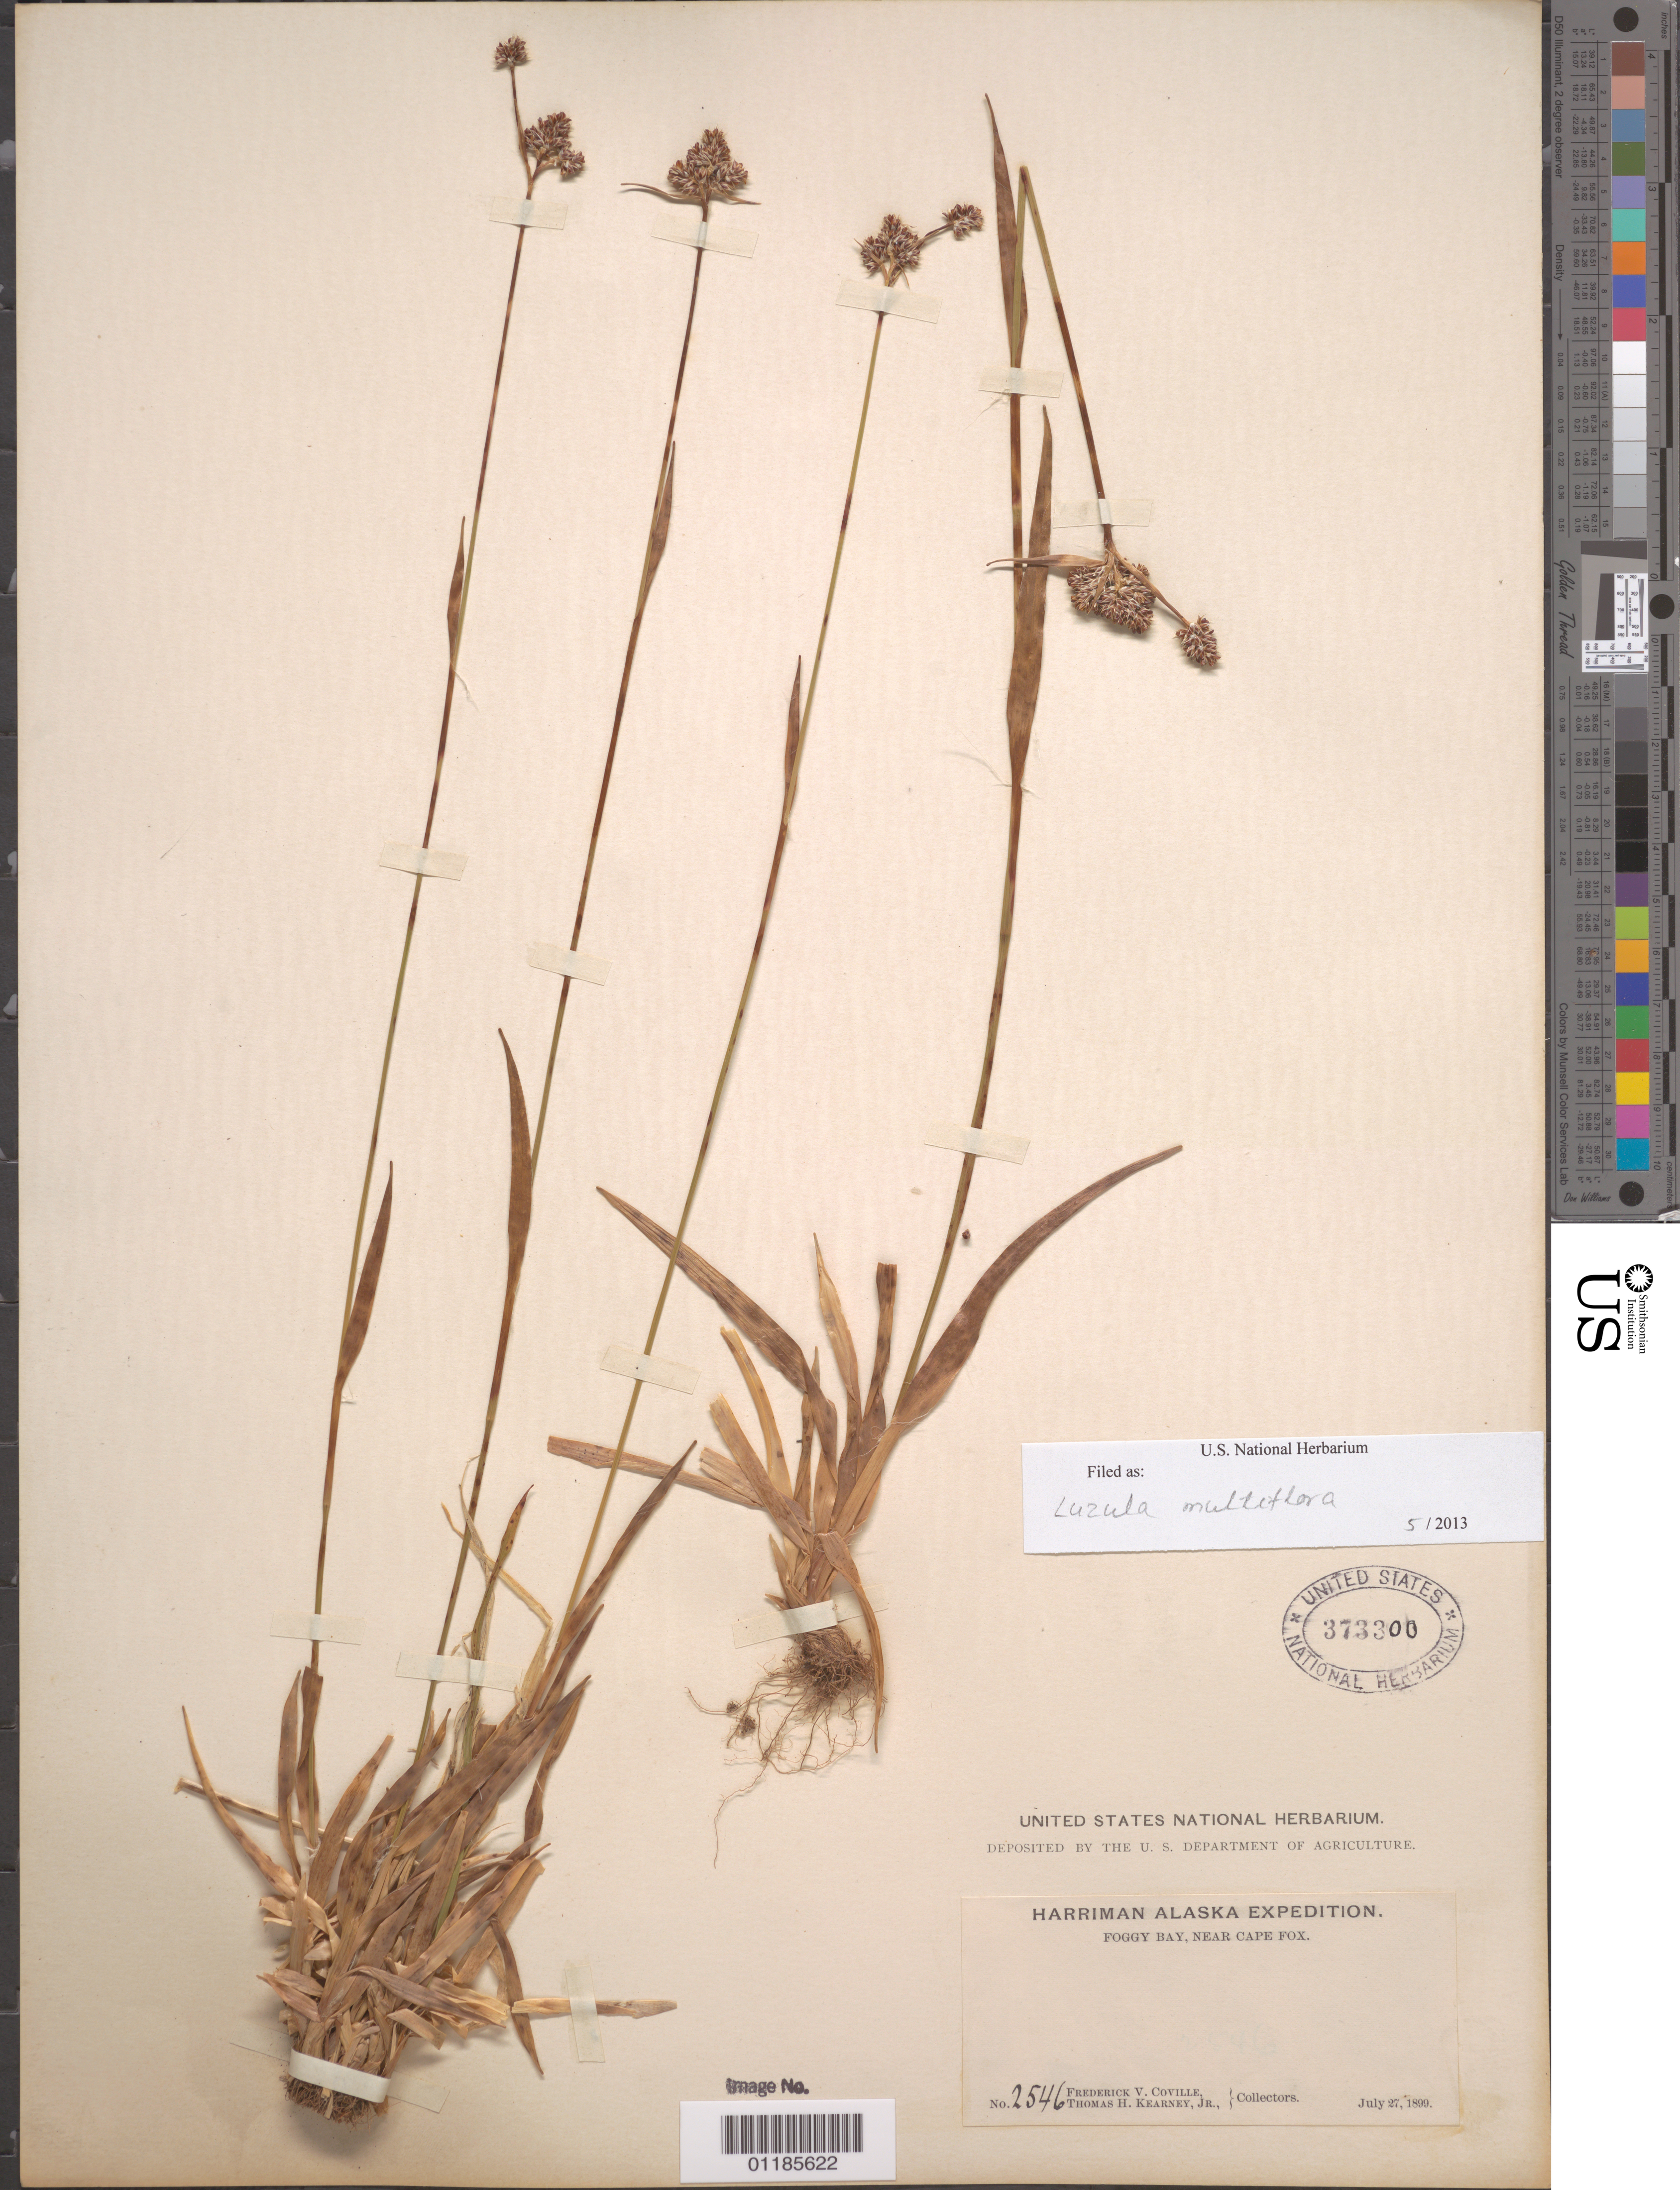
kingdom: Plantae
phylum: Tracheophyta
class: Liliopsida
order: Poales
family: Juncaceae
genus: Luzula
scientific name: Luzula multiflora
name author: (Ehrh.) Lej.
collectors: F. V. Coville & T. H. Kearney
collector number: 2546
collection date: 1899-07-27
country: United States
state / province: Alaska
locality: Foggy Bay, near Cape Fox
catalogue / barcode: US 373300